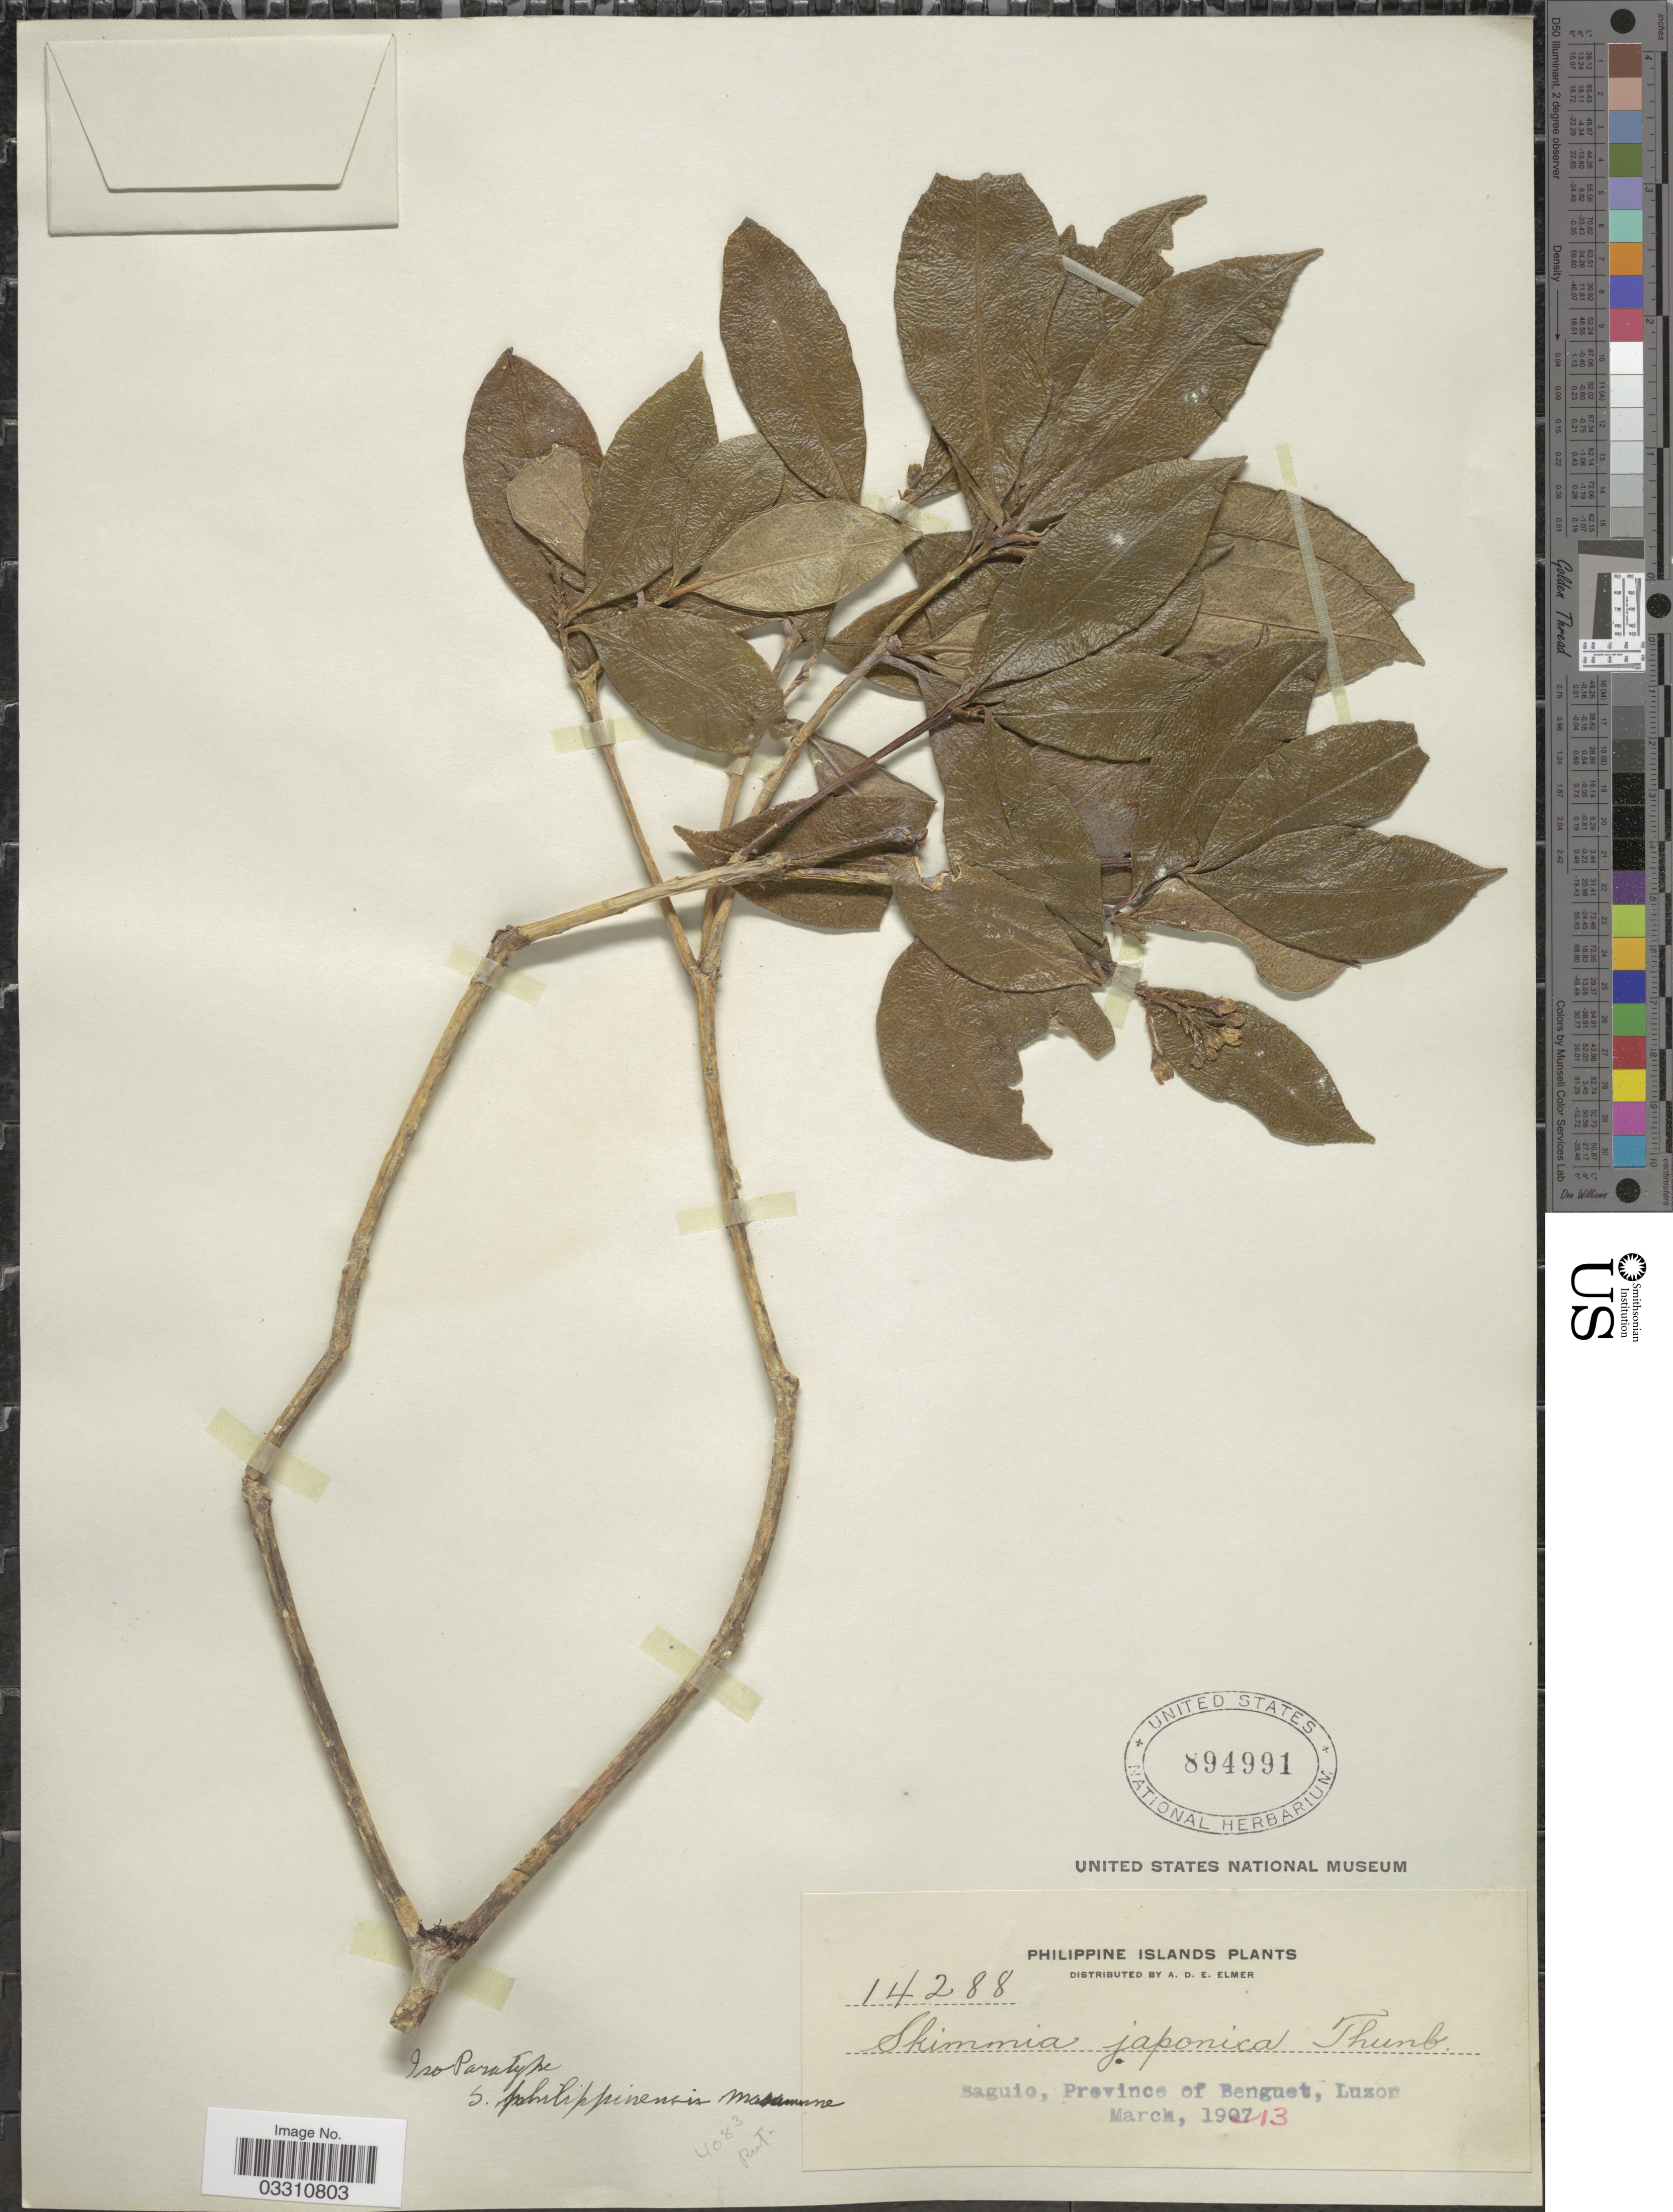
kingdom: Plantae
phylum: Tracheophyta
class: Magnoliopsida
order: Sapindales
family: Rutaceae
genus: Skimmia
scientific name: Skimmia philippinensis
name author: Masam.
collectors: A. D. E. Elmer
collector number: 14288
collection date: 1913-03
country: Philippines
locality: Saguio, Province of Benguet, Luzon.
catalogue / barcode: US 894991